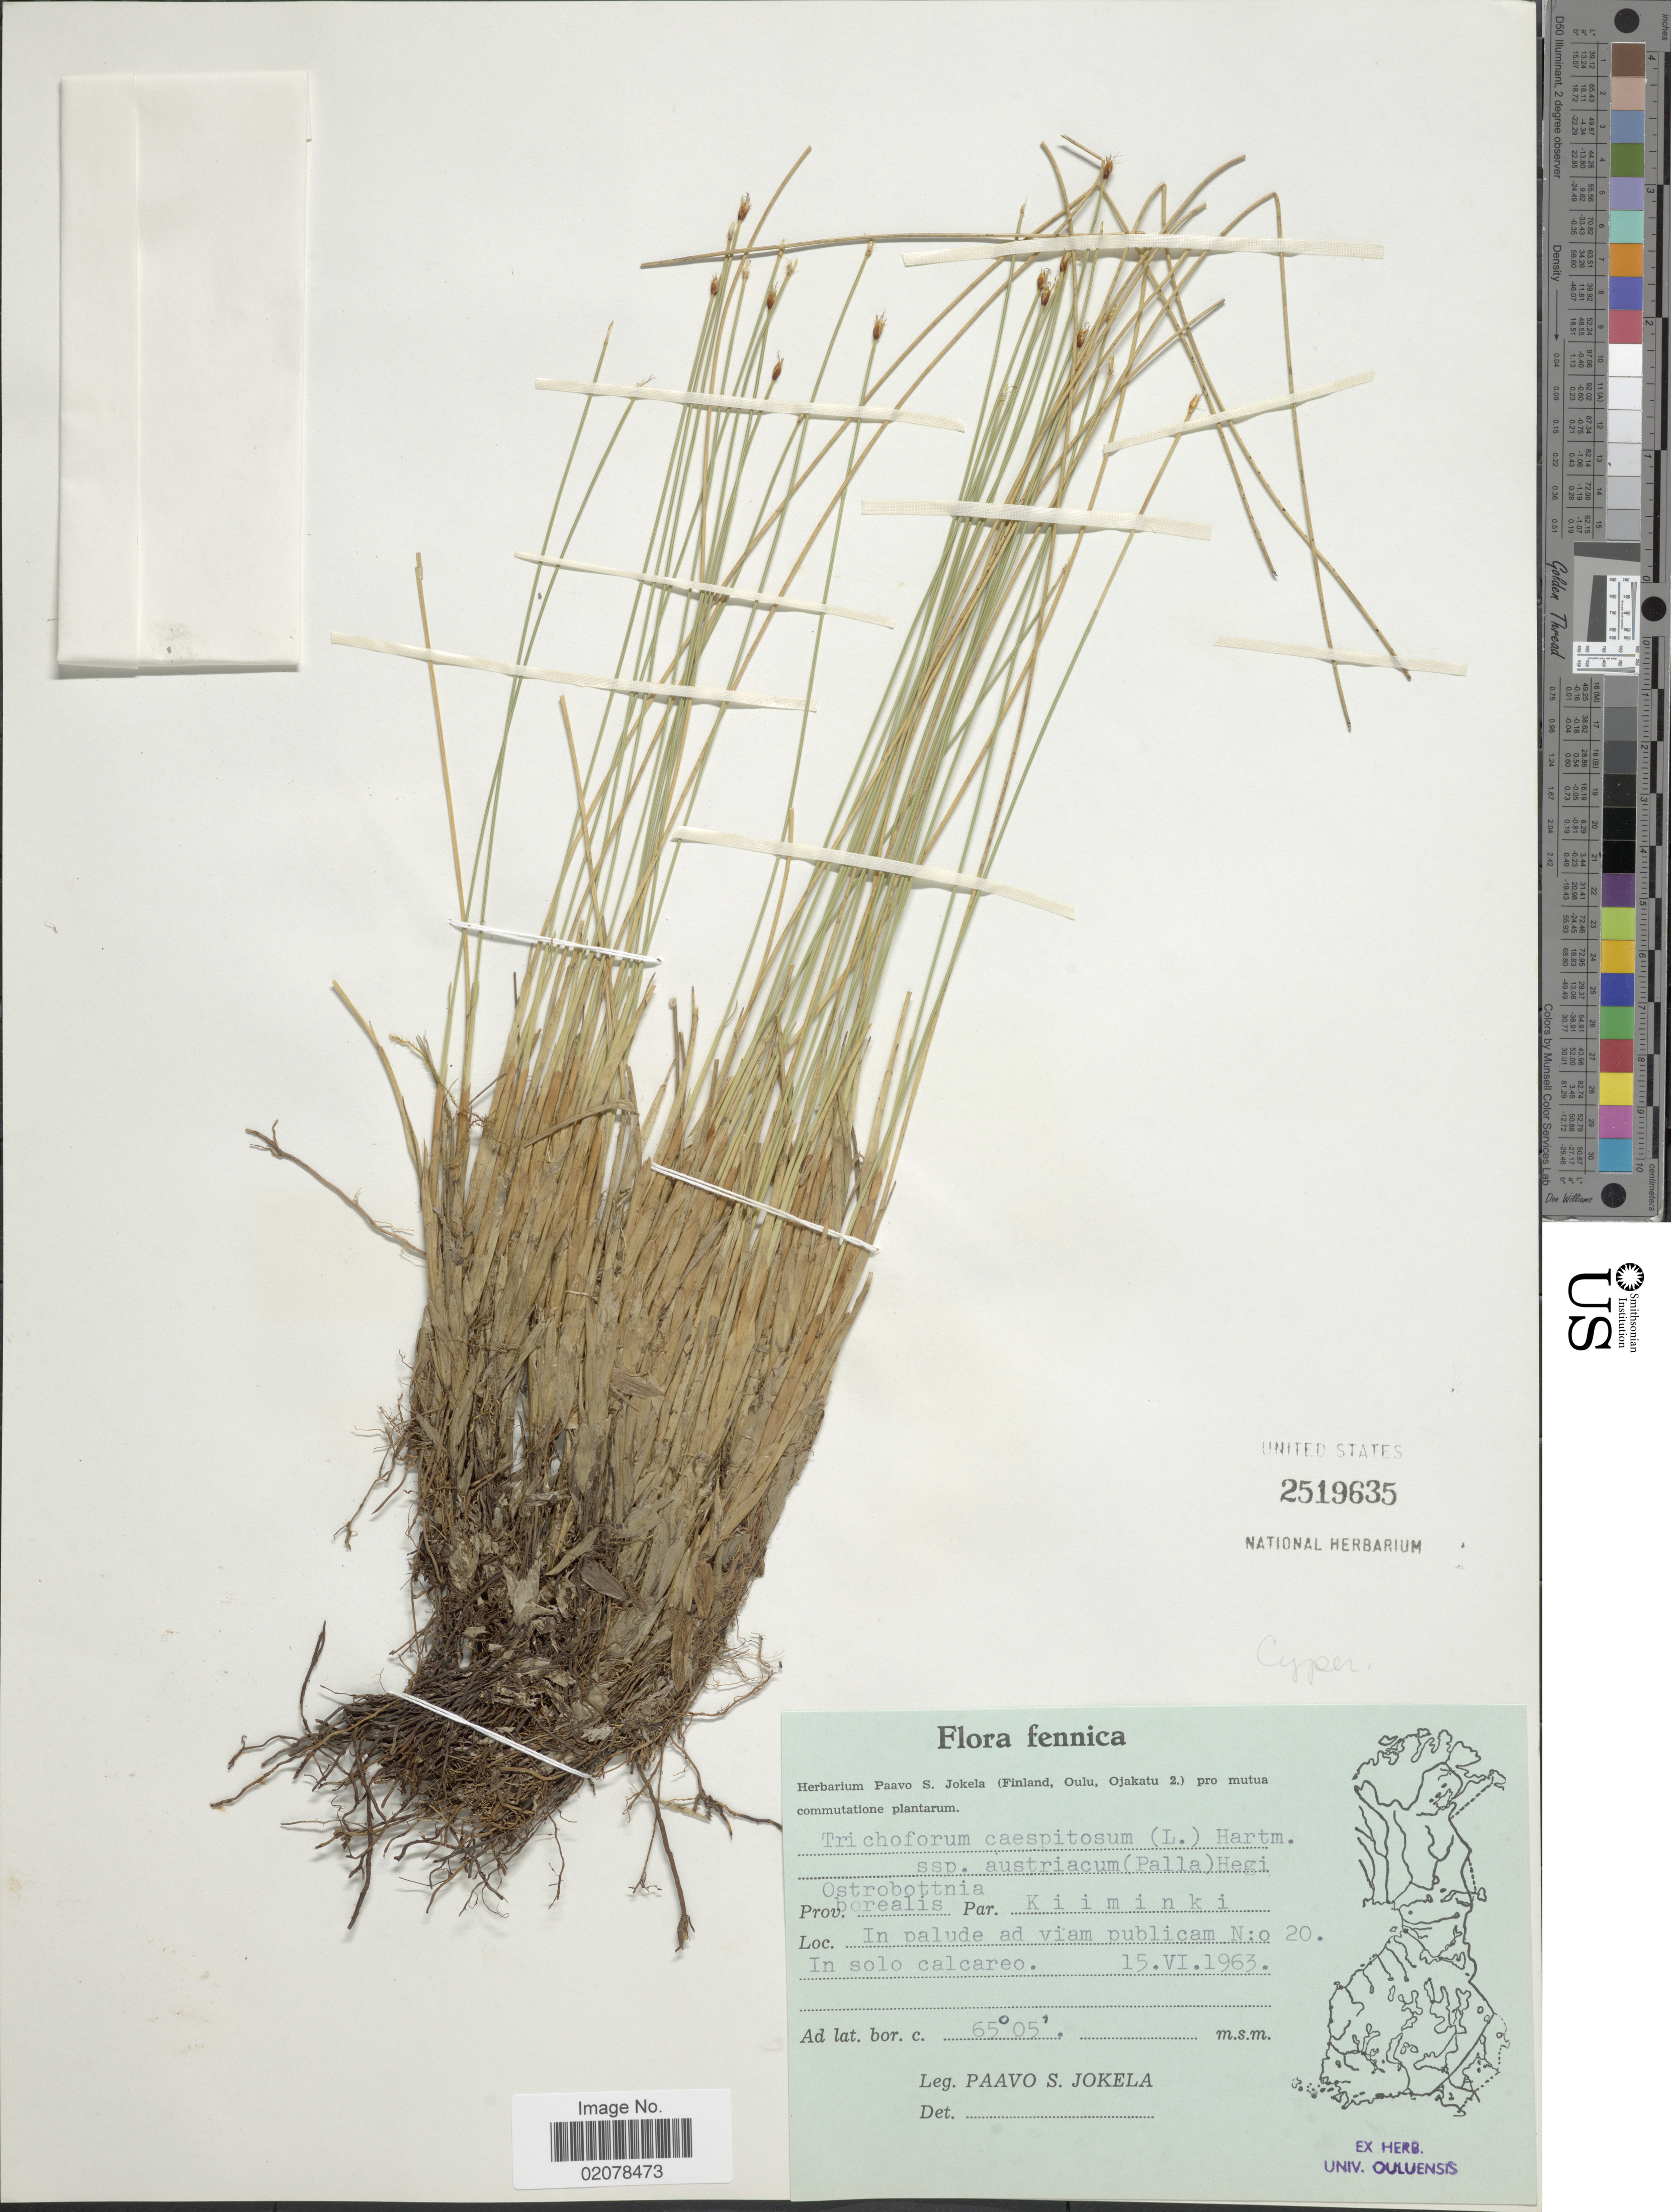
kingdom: Plantae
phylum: Tracheophyta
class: Liliopsida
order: Poales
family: Cyperaceae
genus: Trichophorum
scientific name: Trichophorum cespitosum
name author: (L.) Hartm.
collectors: P. Jokela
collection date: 1963-06-15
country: Finland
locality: Ostrobottnia borealis, Kiiminki, in palude ad viam publicam, in solo calcareo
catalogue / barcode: US 2519635